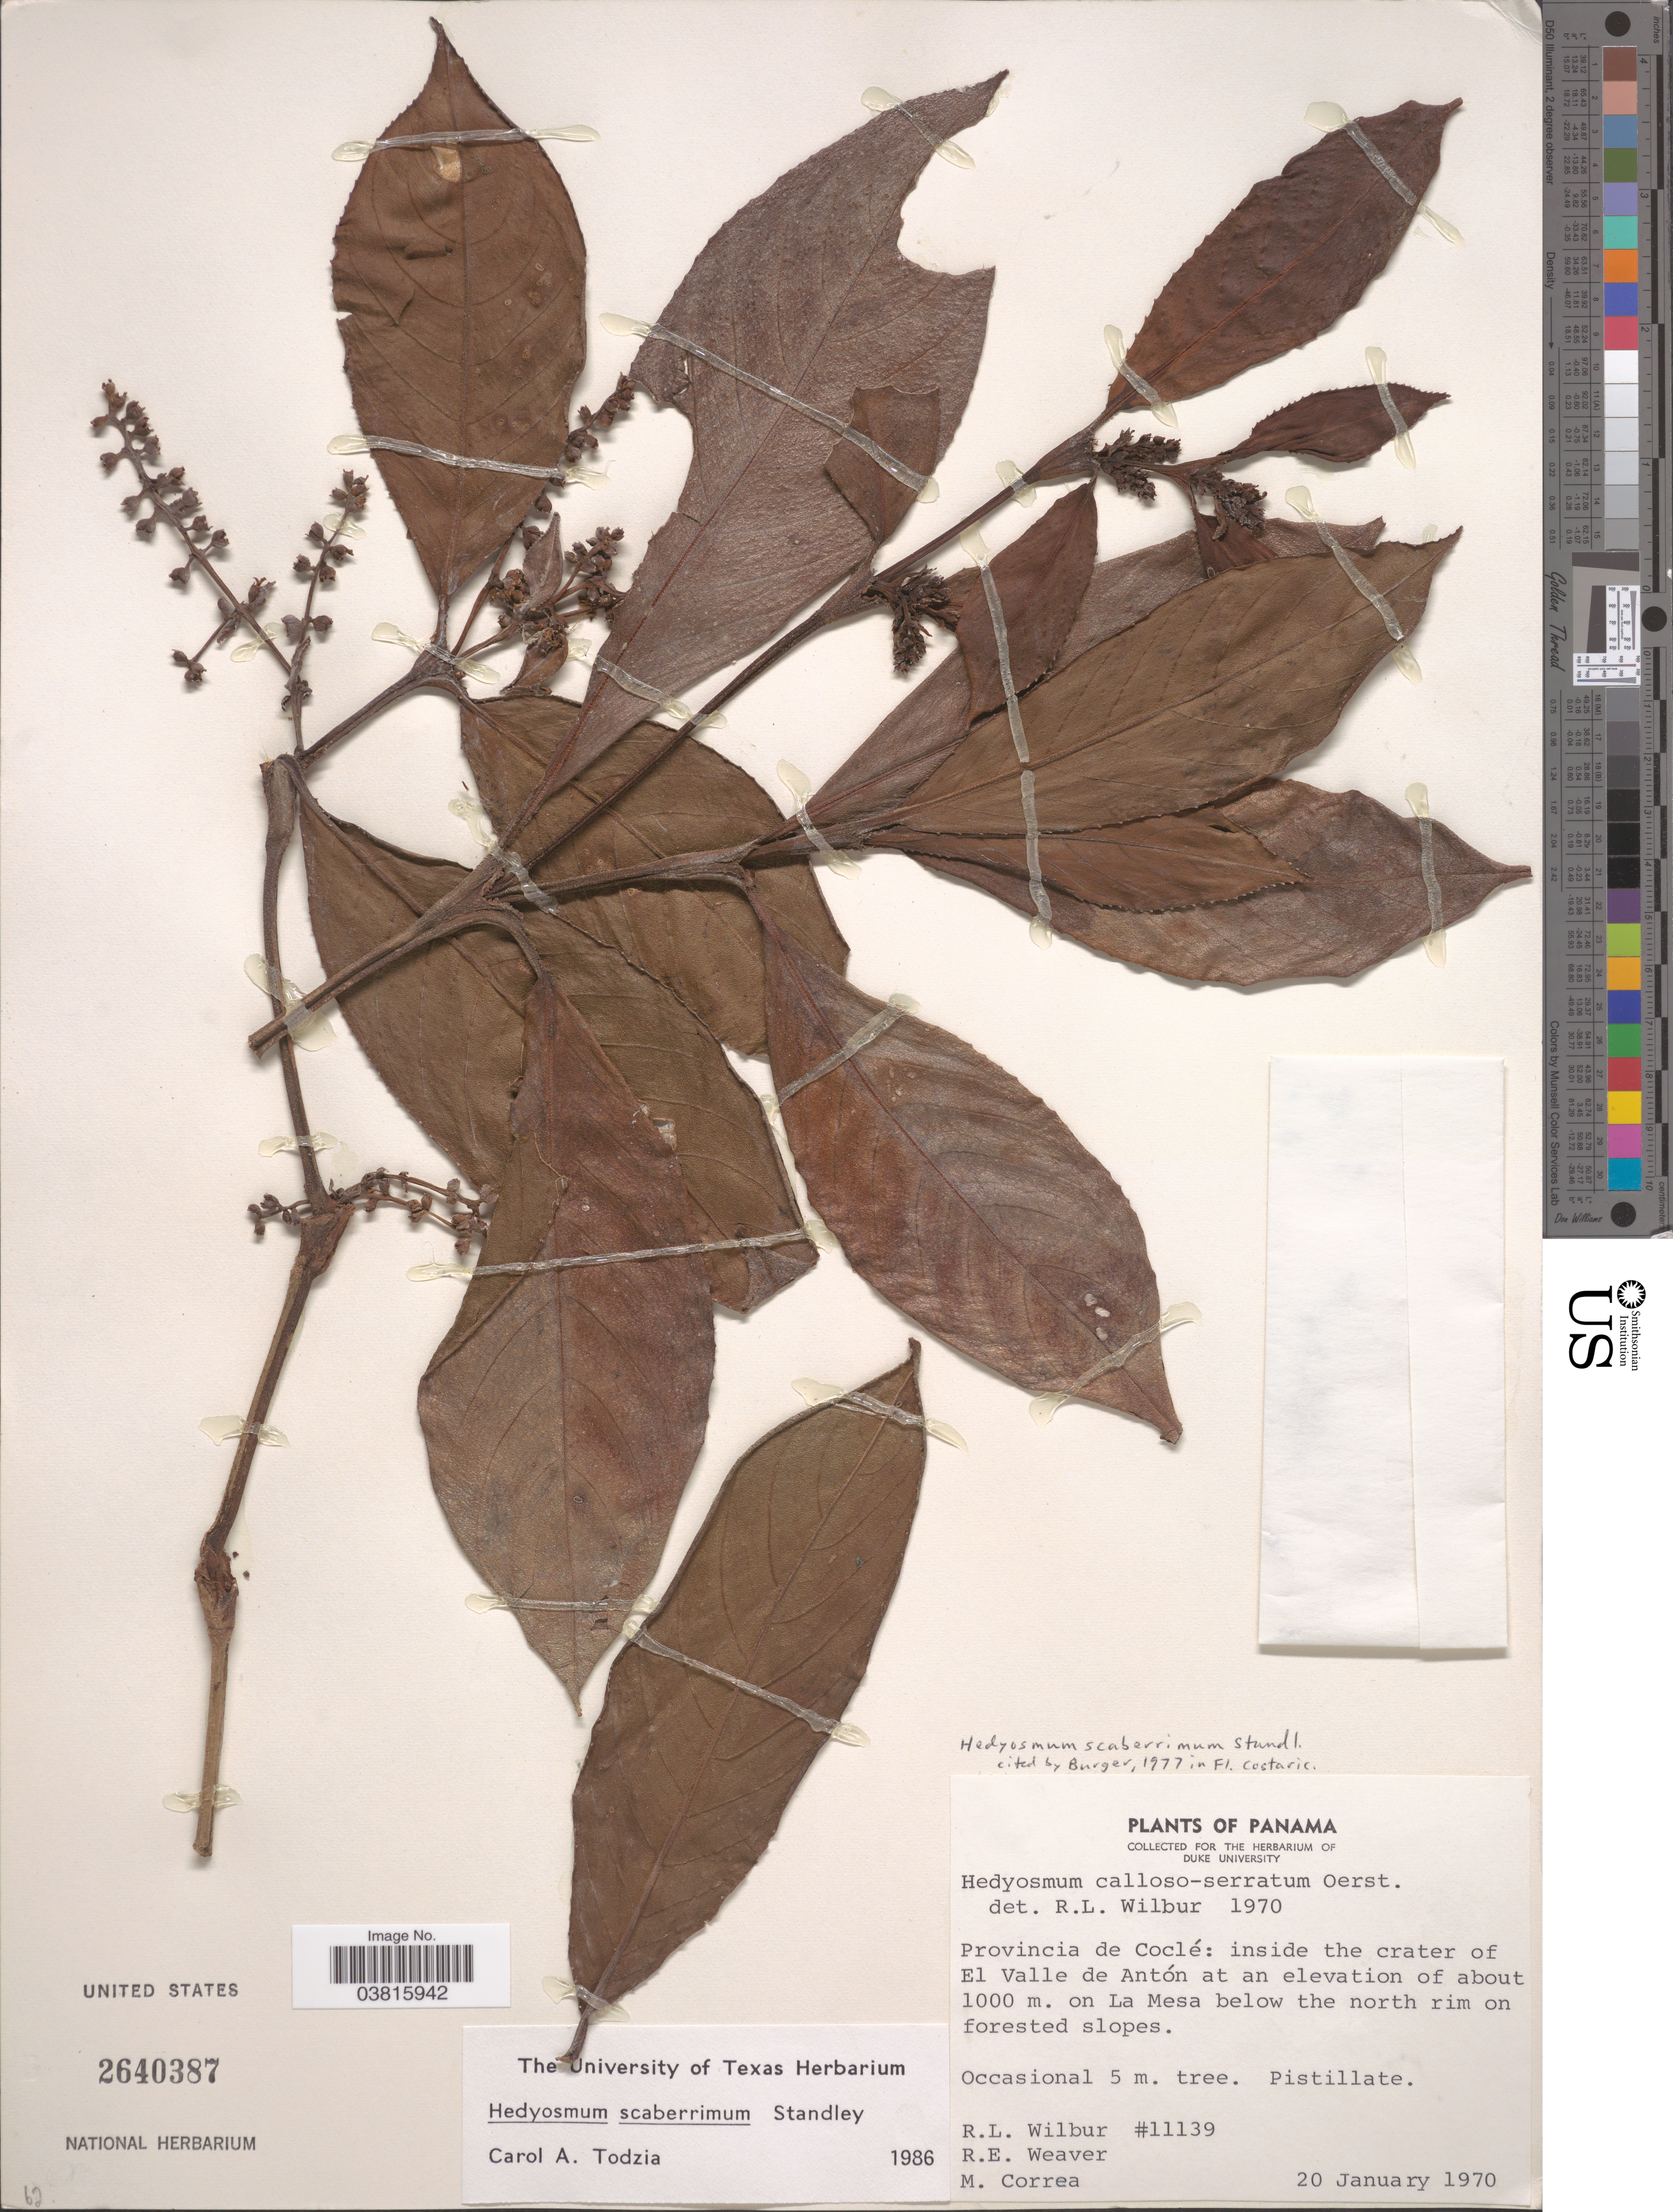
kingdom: Plantae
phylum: Tracheophyta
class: Magnoliopsida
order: Chloranthales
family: Chloranthaceae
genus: Hedyosmum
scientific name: Hedyosmum scaberrimum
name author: Standl.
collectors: R. L. Wilbur, R. E. Weaver & M. Correa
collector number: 11139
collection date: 1970-01-20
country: Panama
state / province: Cocle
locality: Inside the crater of El Valle de Antón on La Mesa below the north rim on forested slopes.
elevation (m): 1000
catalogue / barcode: US 2640387